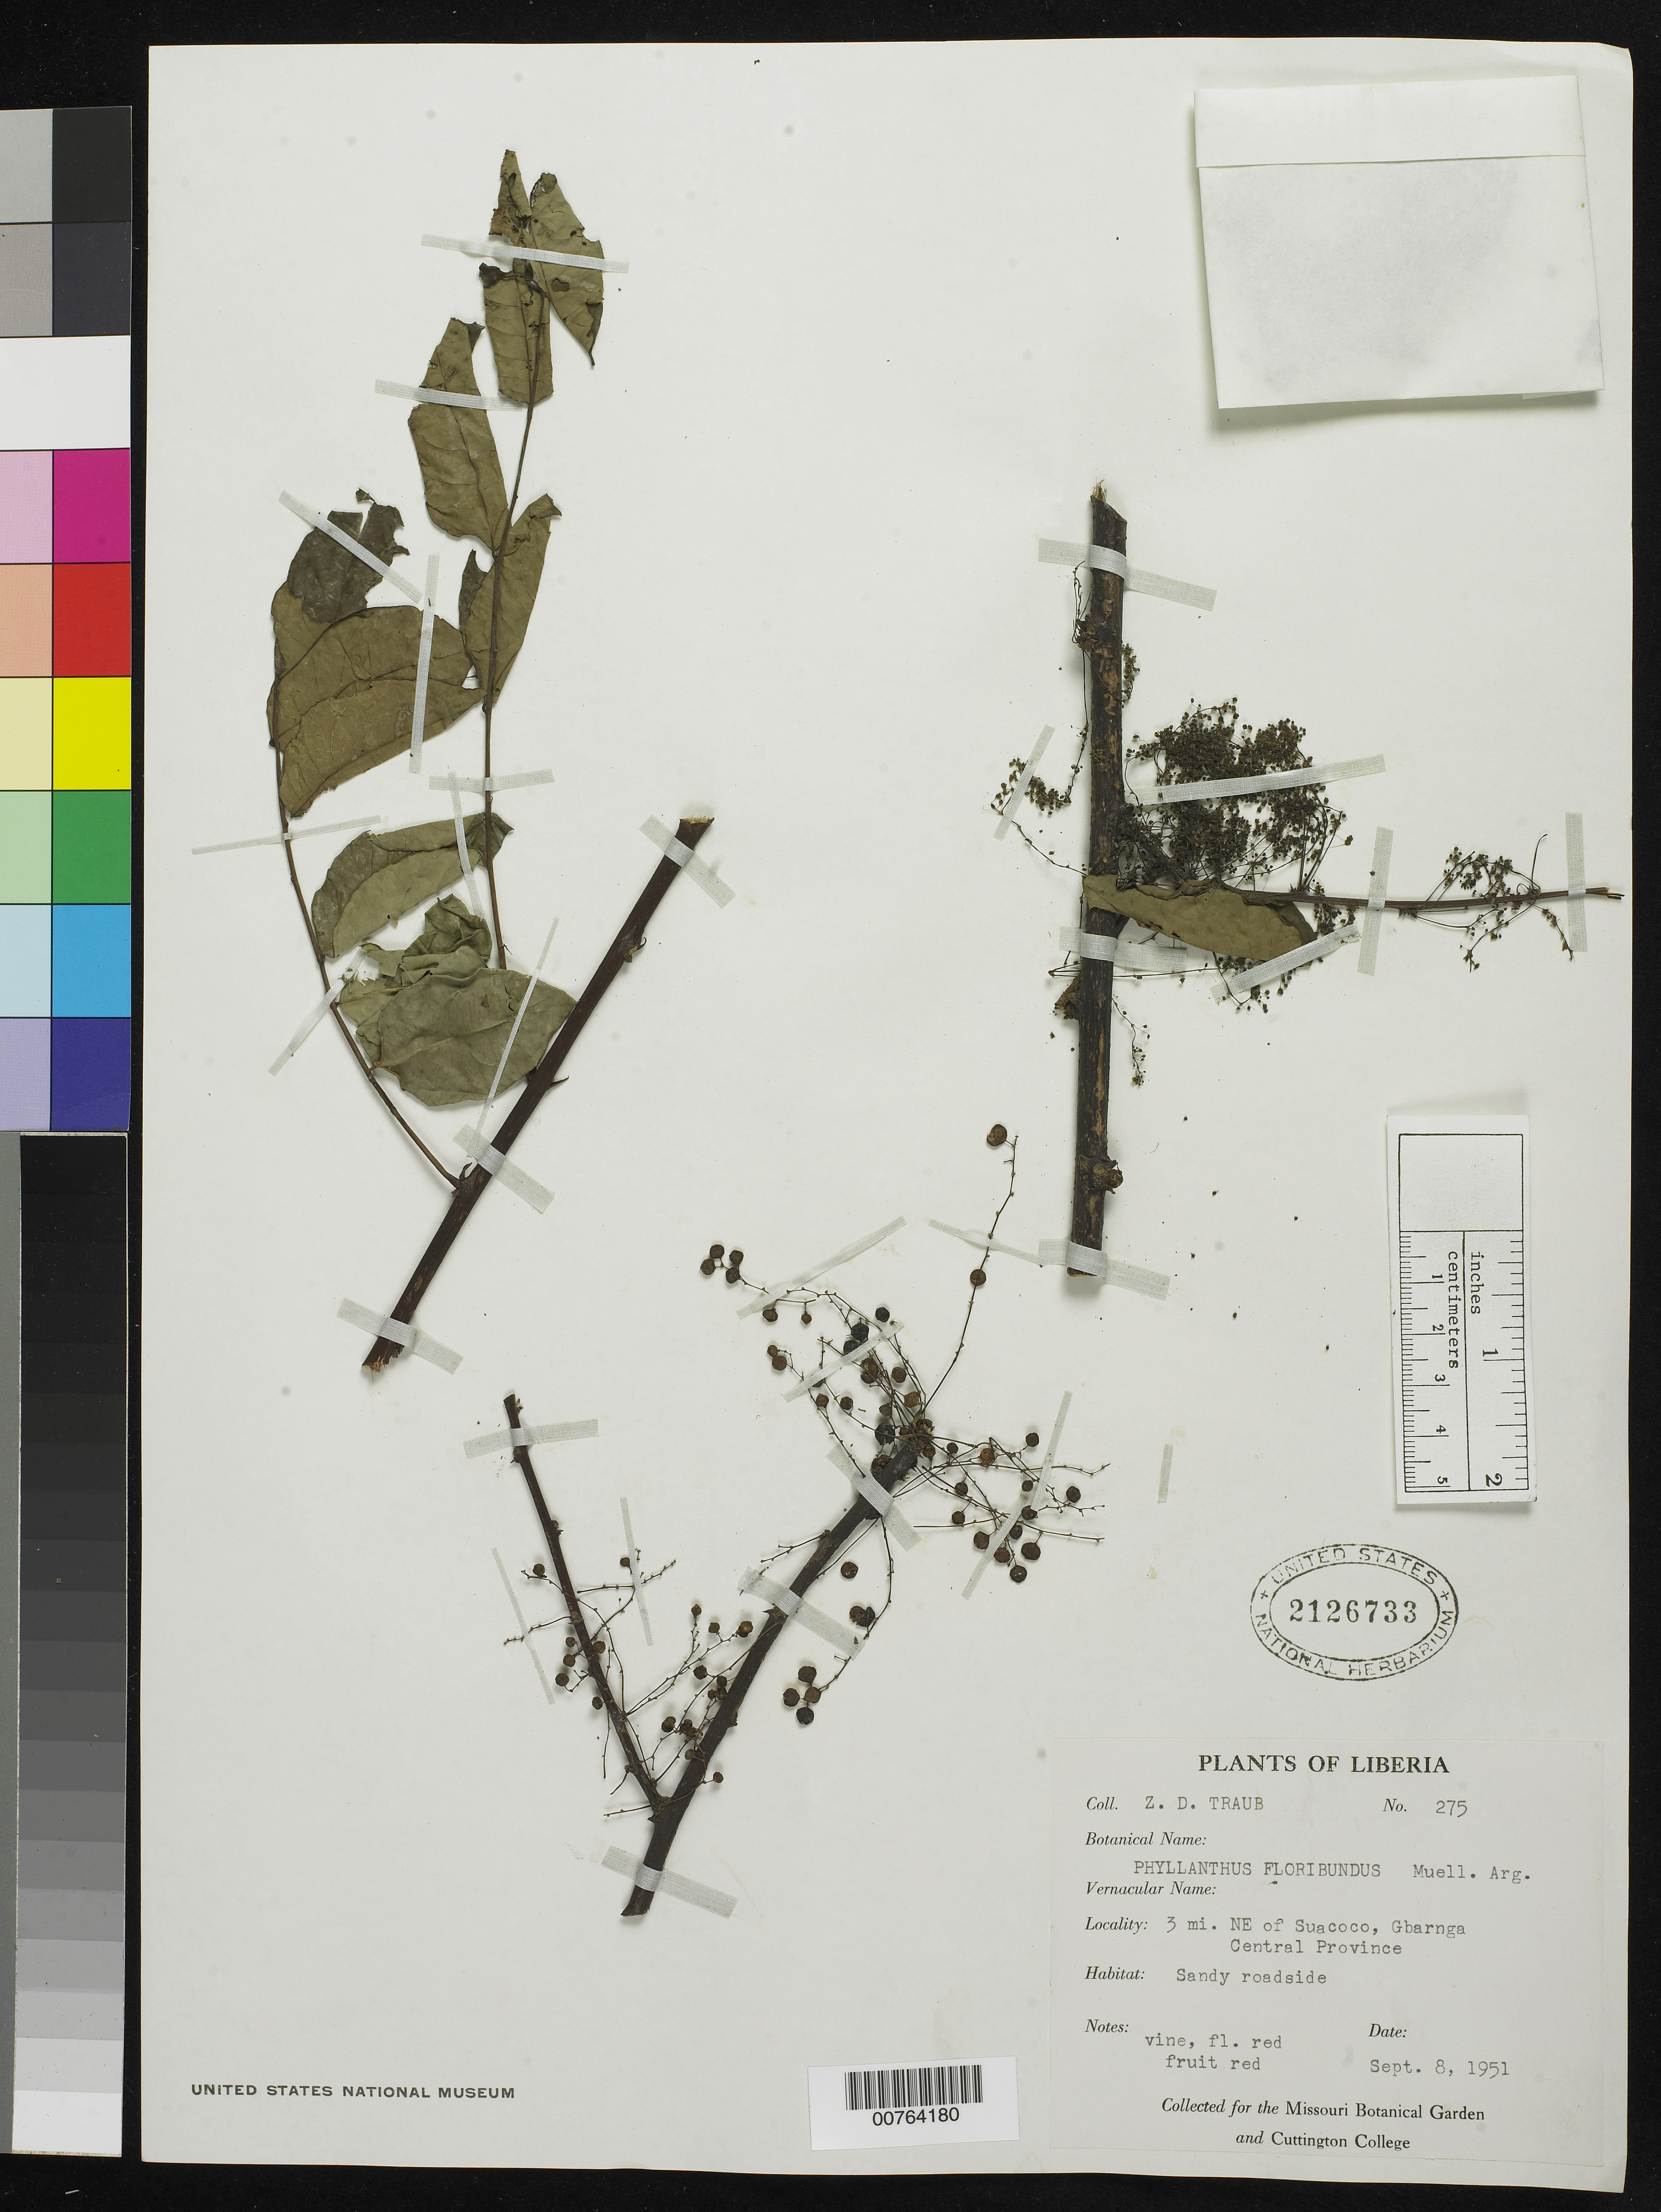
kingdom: Plantae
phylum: Tracheophyta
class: Magnoliopsida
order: Malpighiales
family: Phyllanthaceae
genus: Phyllanthus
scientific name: Phyllanthus floribundus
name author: Müll. Arg.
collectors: Z. D. Traub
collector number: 275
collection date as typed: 8 Sep 1951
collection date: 1951-09-08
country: Liberia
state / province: Bong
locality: Central Province: Gbarnga, 3 miles NE of Suacoco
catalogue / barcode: US 2126733